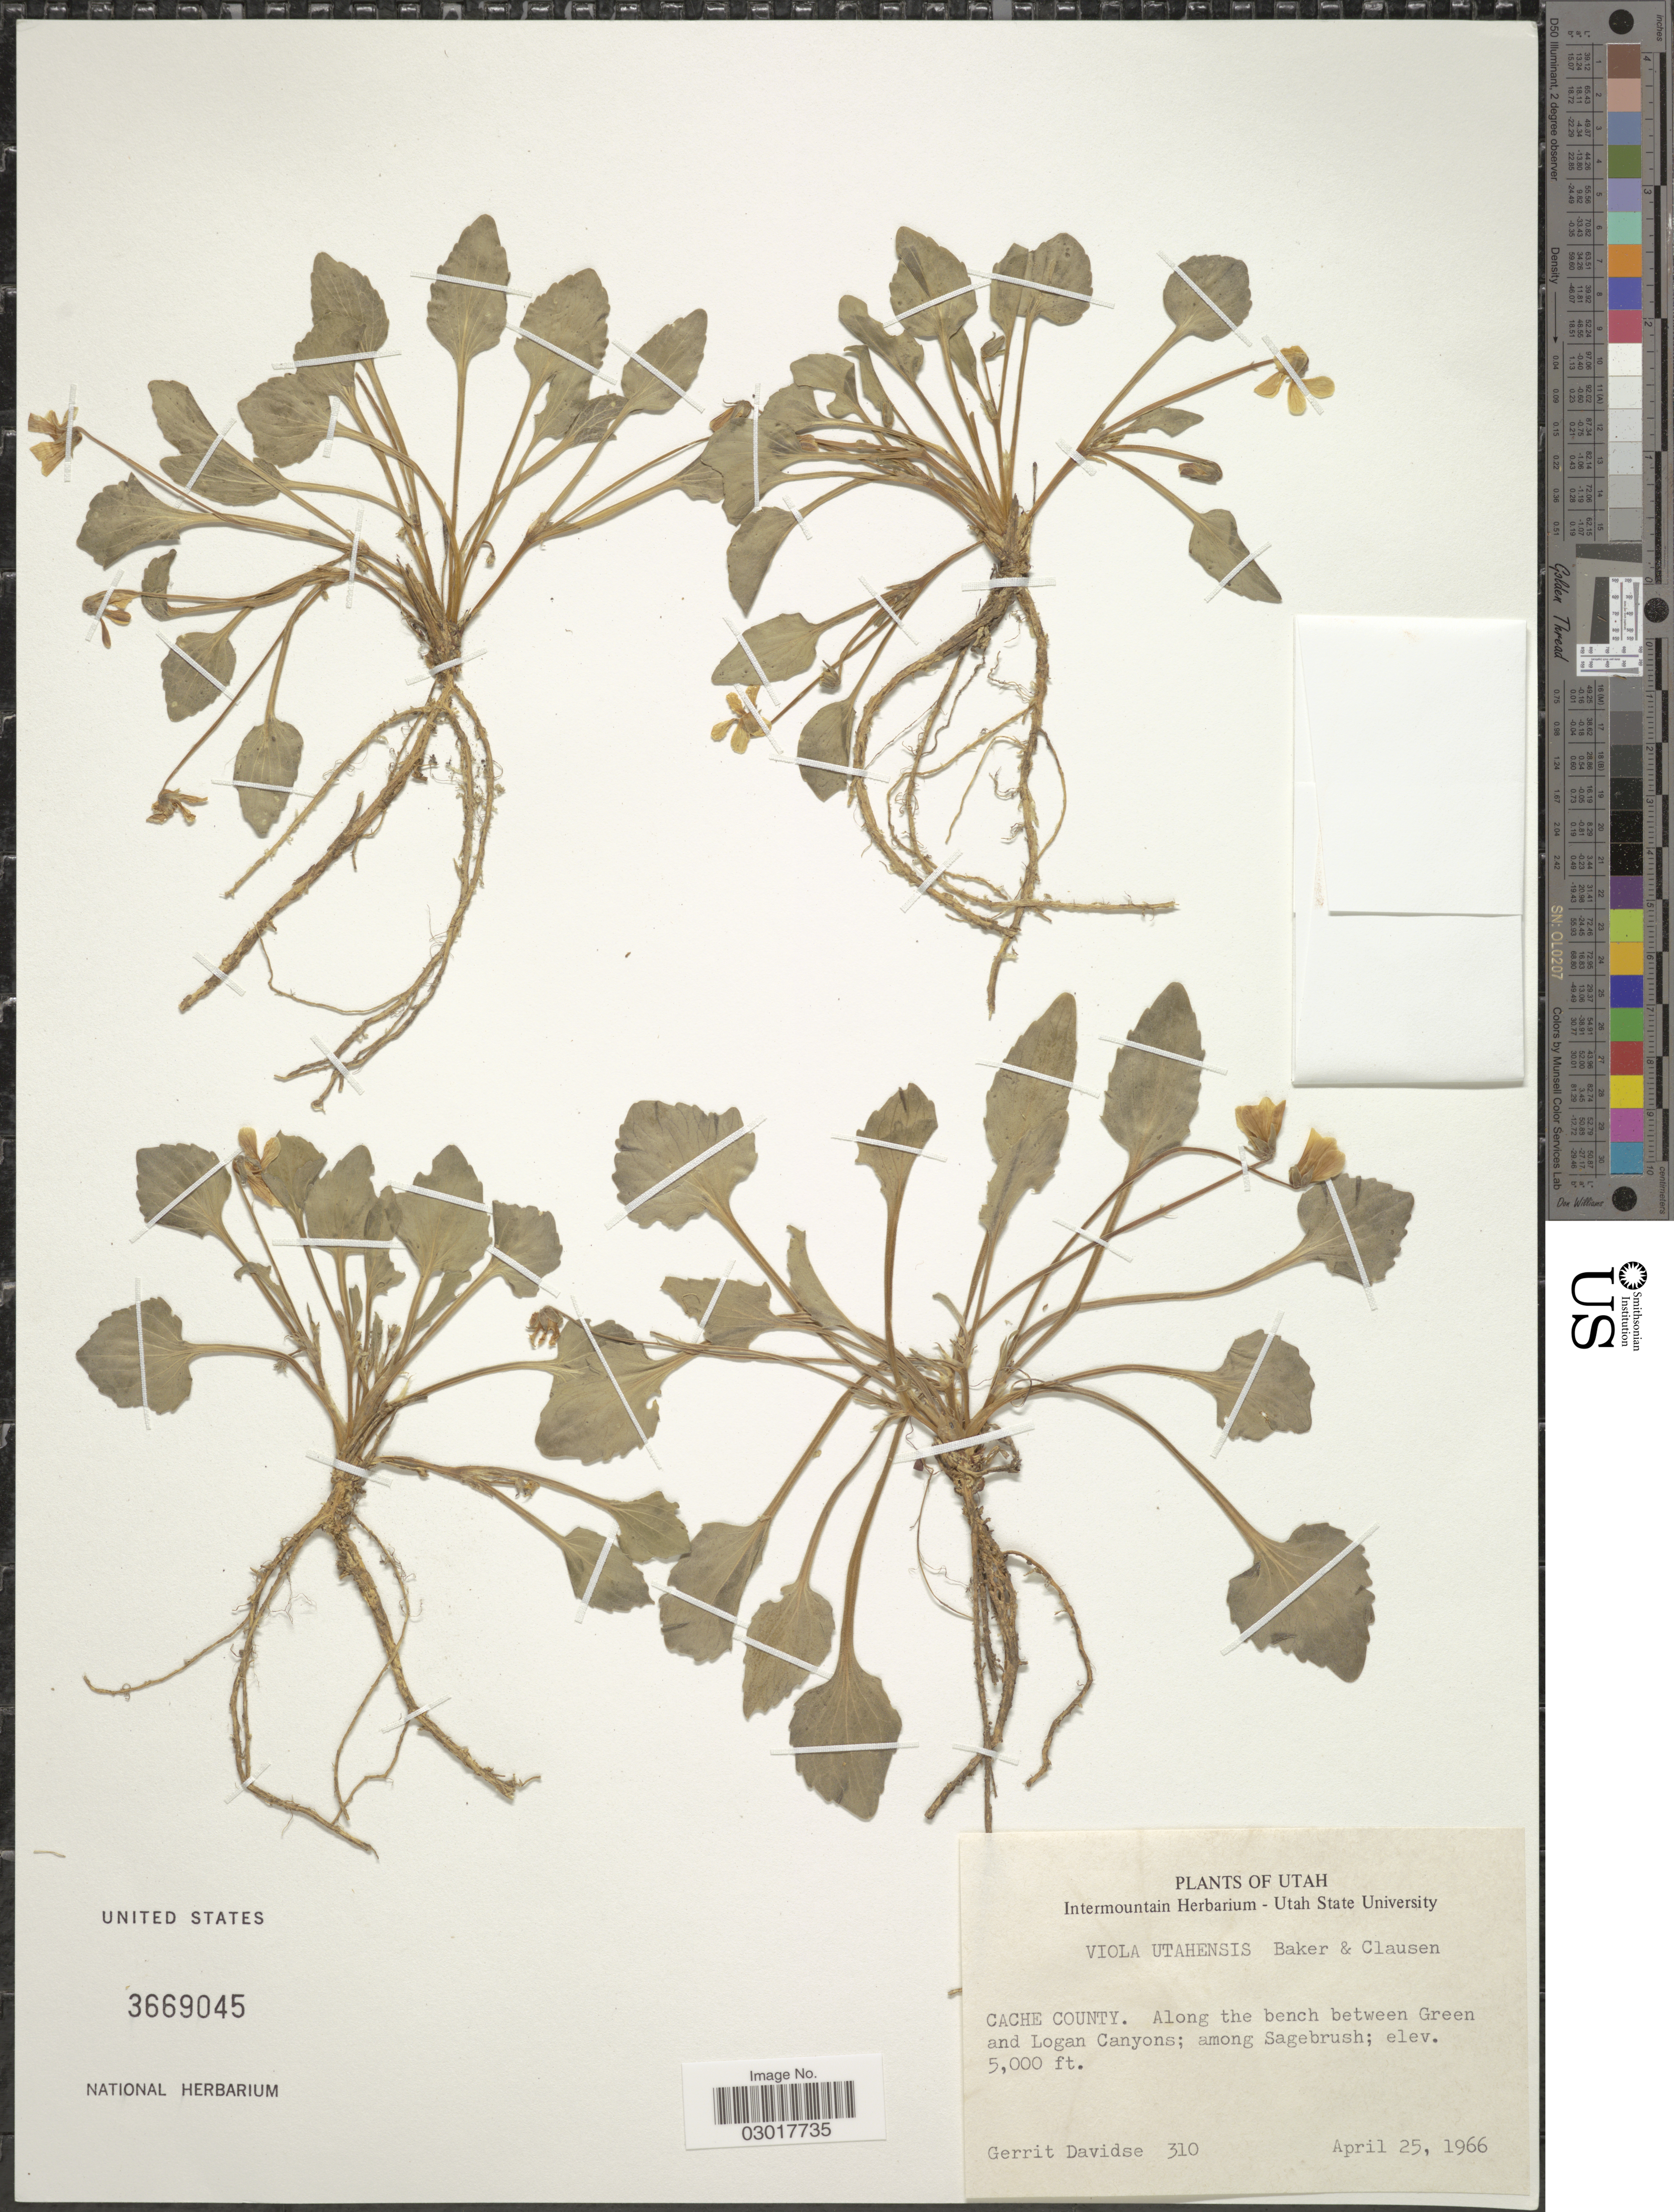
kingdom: Plantae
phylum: Tracheophyta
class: Magnoliopsida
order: Malpighiales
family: Violaceae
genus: Viola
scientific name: Viola utahensis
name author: M.S. Baker & J.C. Clausen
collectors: G. Davidse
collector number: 310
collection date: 1966-04-25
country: United States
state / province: Utah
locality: Cache County. Along the bench between Green and Logan Canyons.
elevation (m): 1524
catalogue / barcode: US 3669045